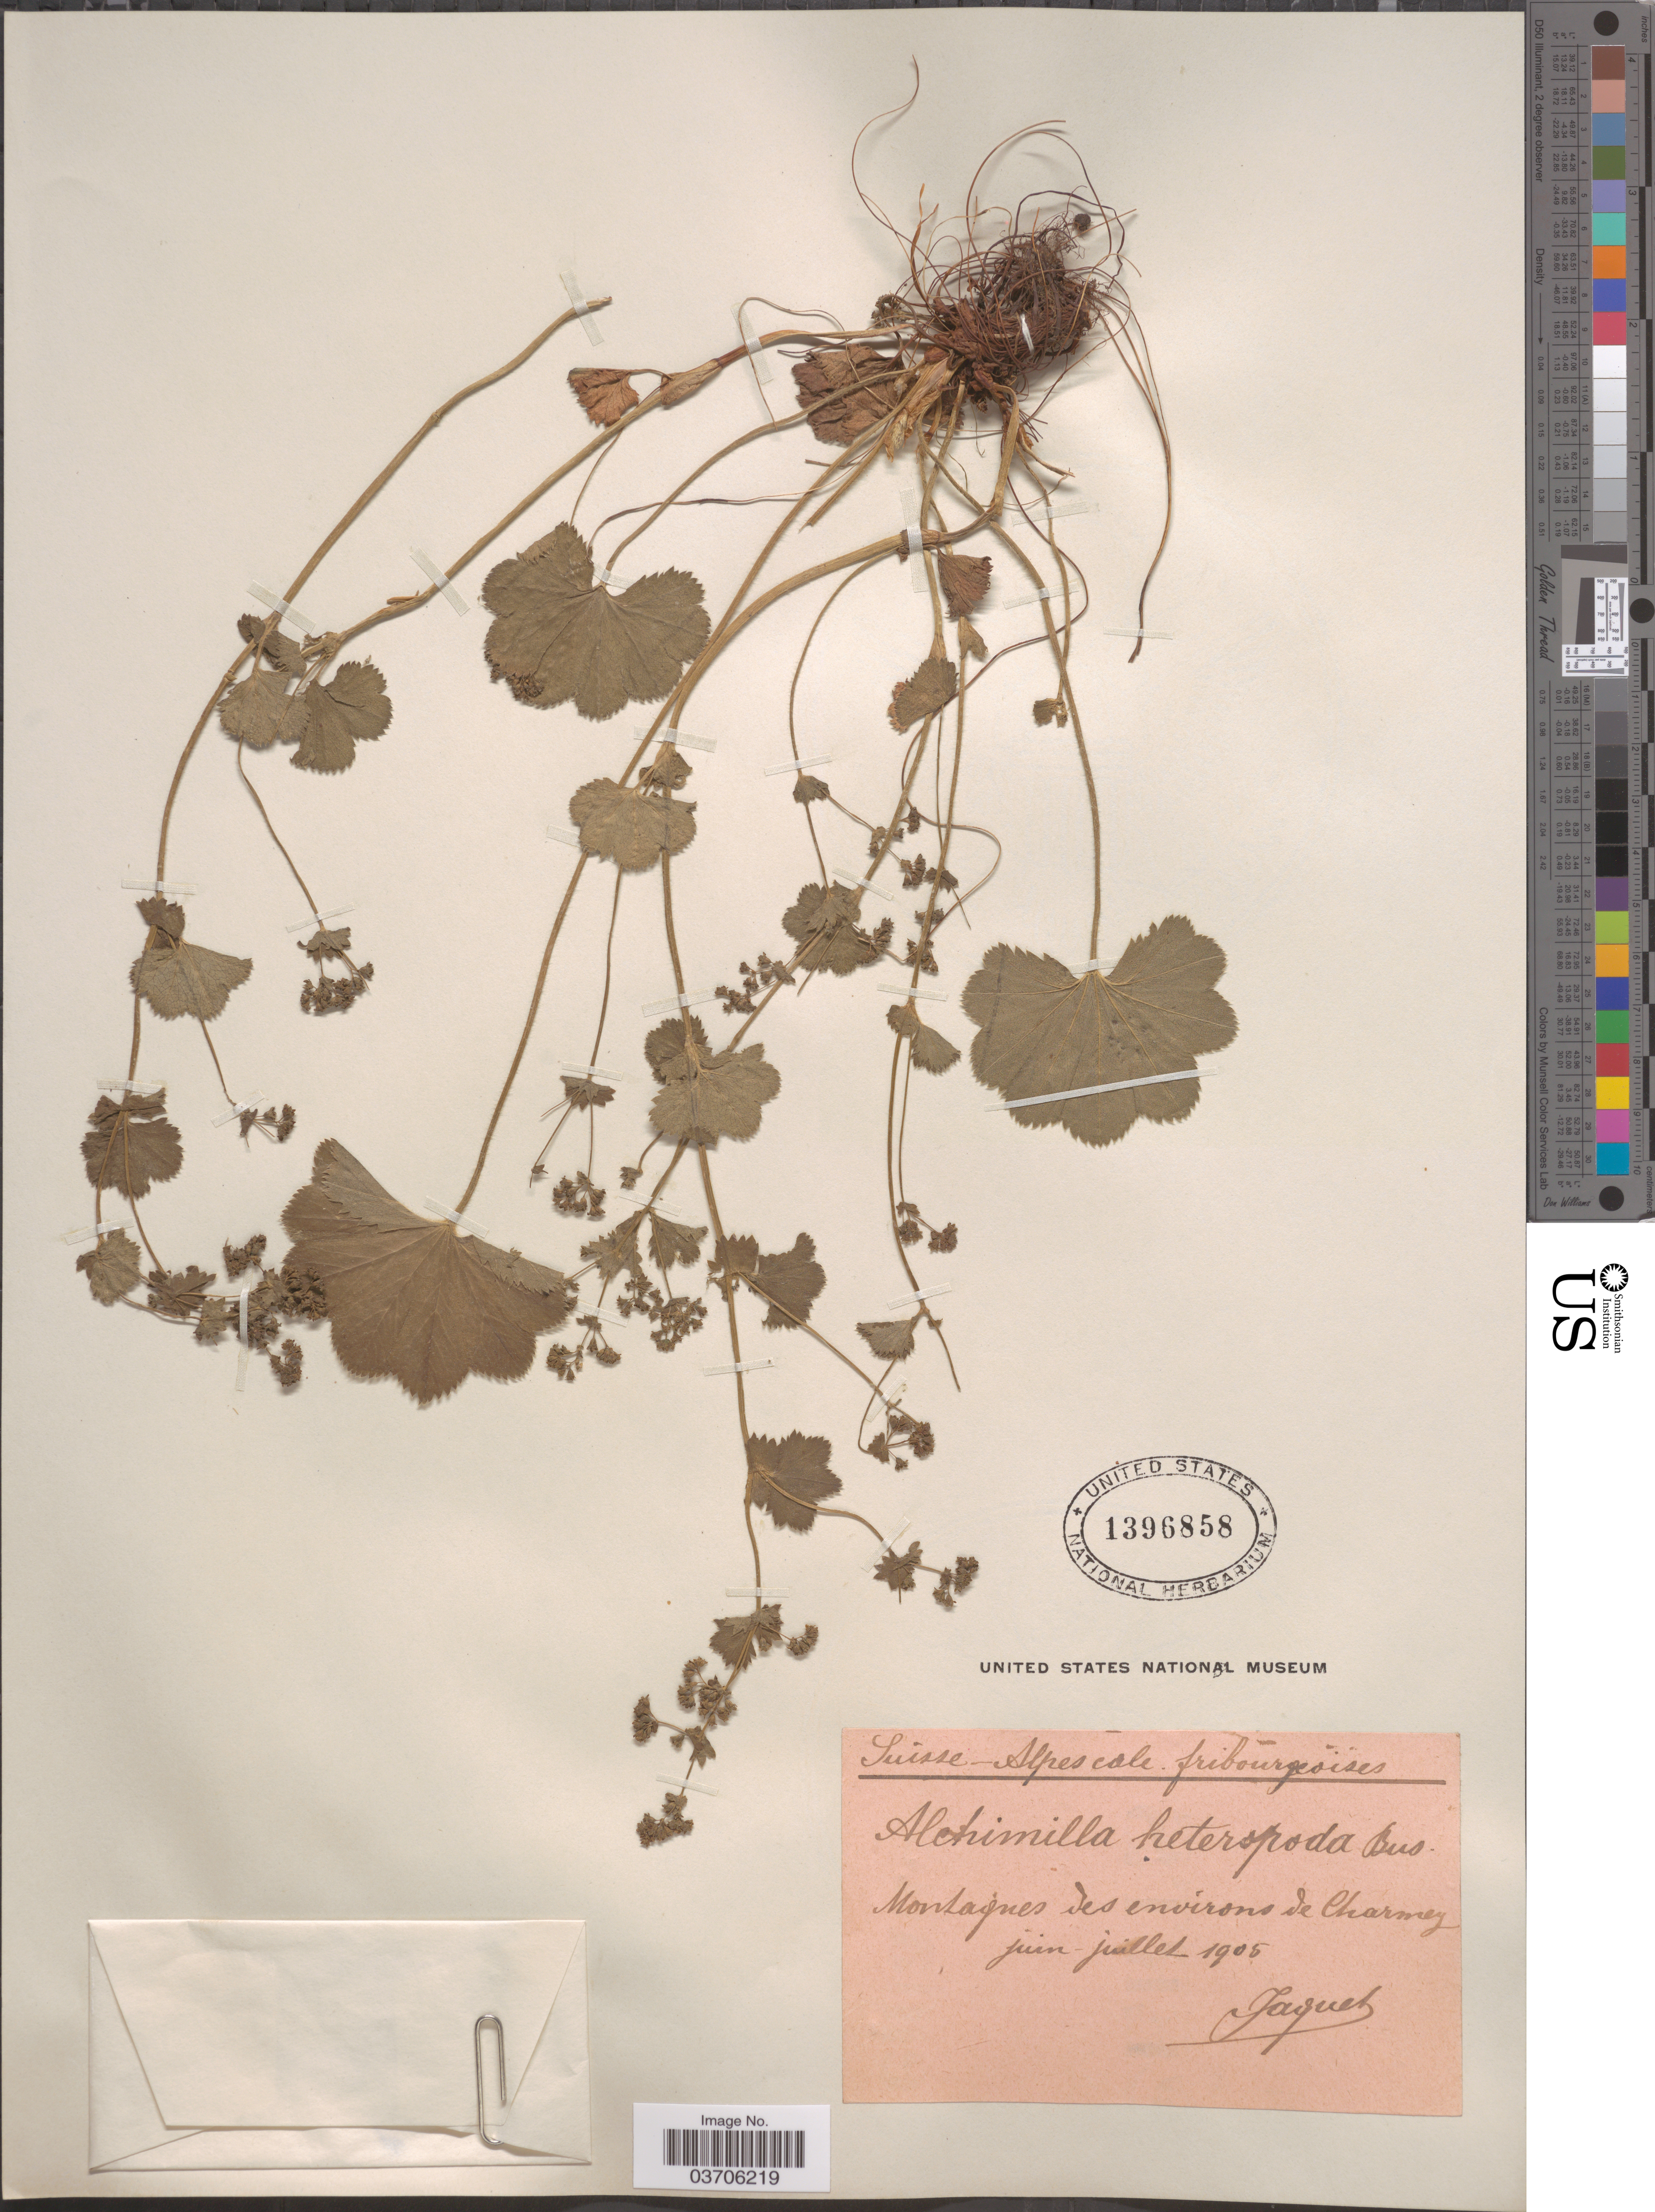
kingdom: Plantae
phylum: Tracheophyta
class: Magnoliopsida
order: Rosales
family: Rosaceae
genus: Alchemilla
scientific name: Alchemilla heteropoda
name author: Buser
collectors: -. Jaquet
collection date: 1905-06/1905-07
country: Switzerland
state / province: Fribourg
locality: Suisse. Alpes calc. fribourgeoises. Montagnes des environs de Charmey.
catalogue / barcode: US 1396858